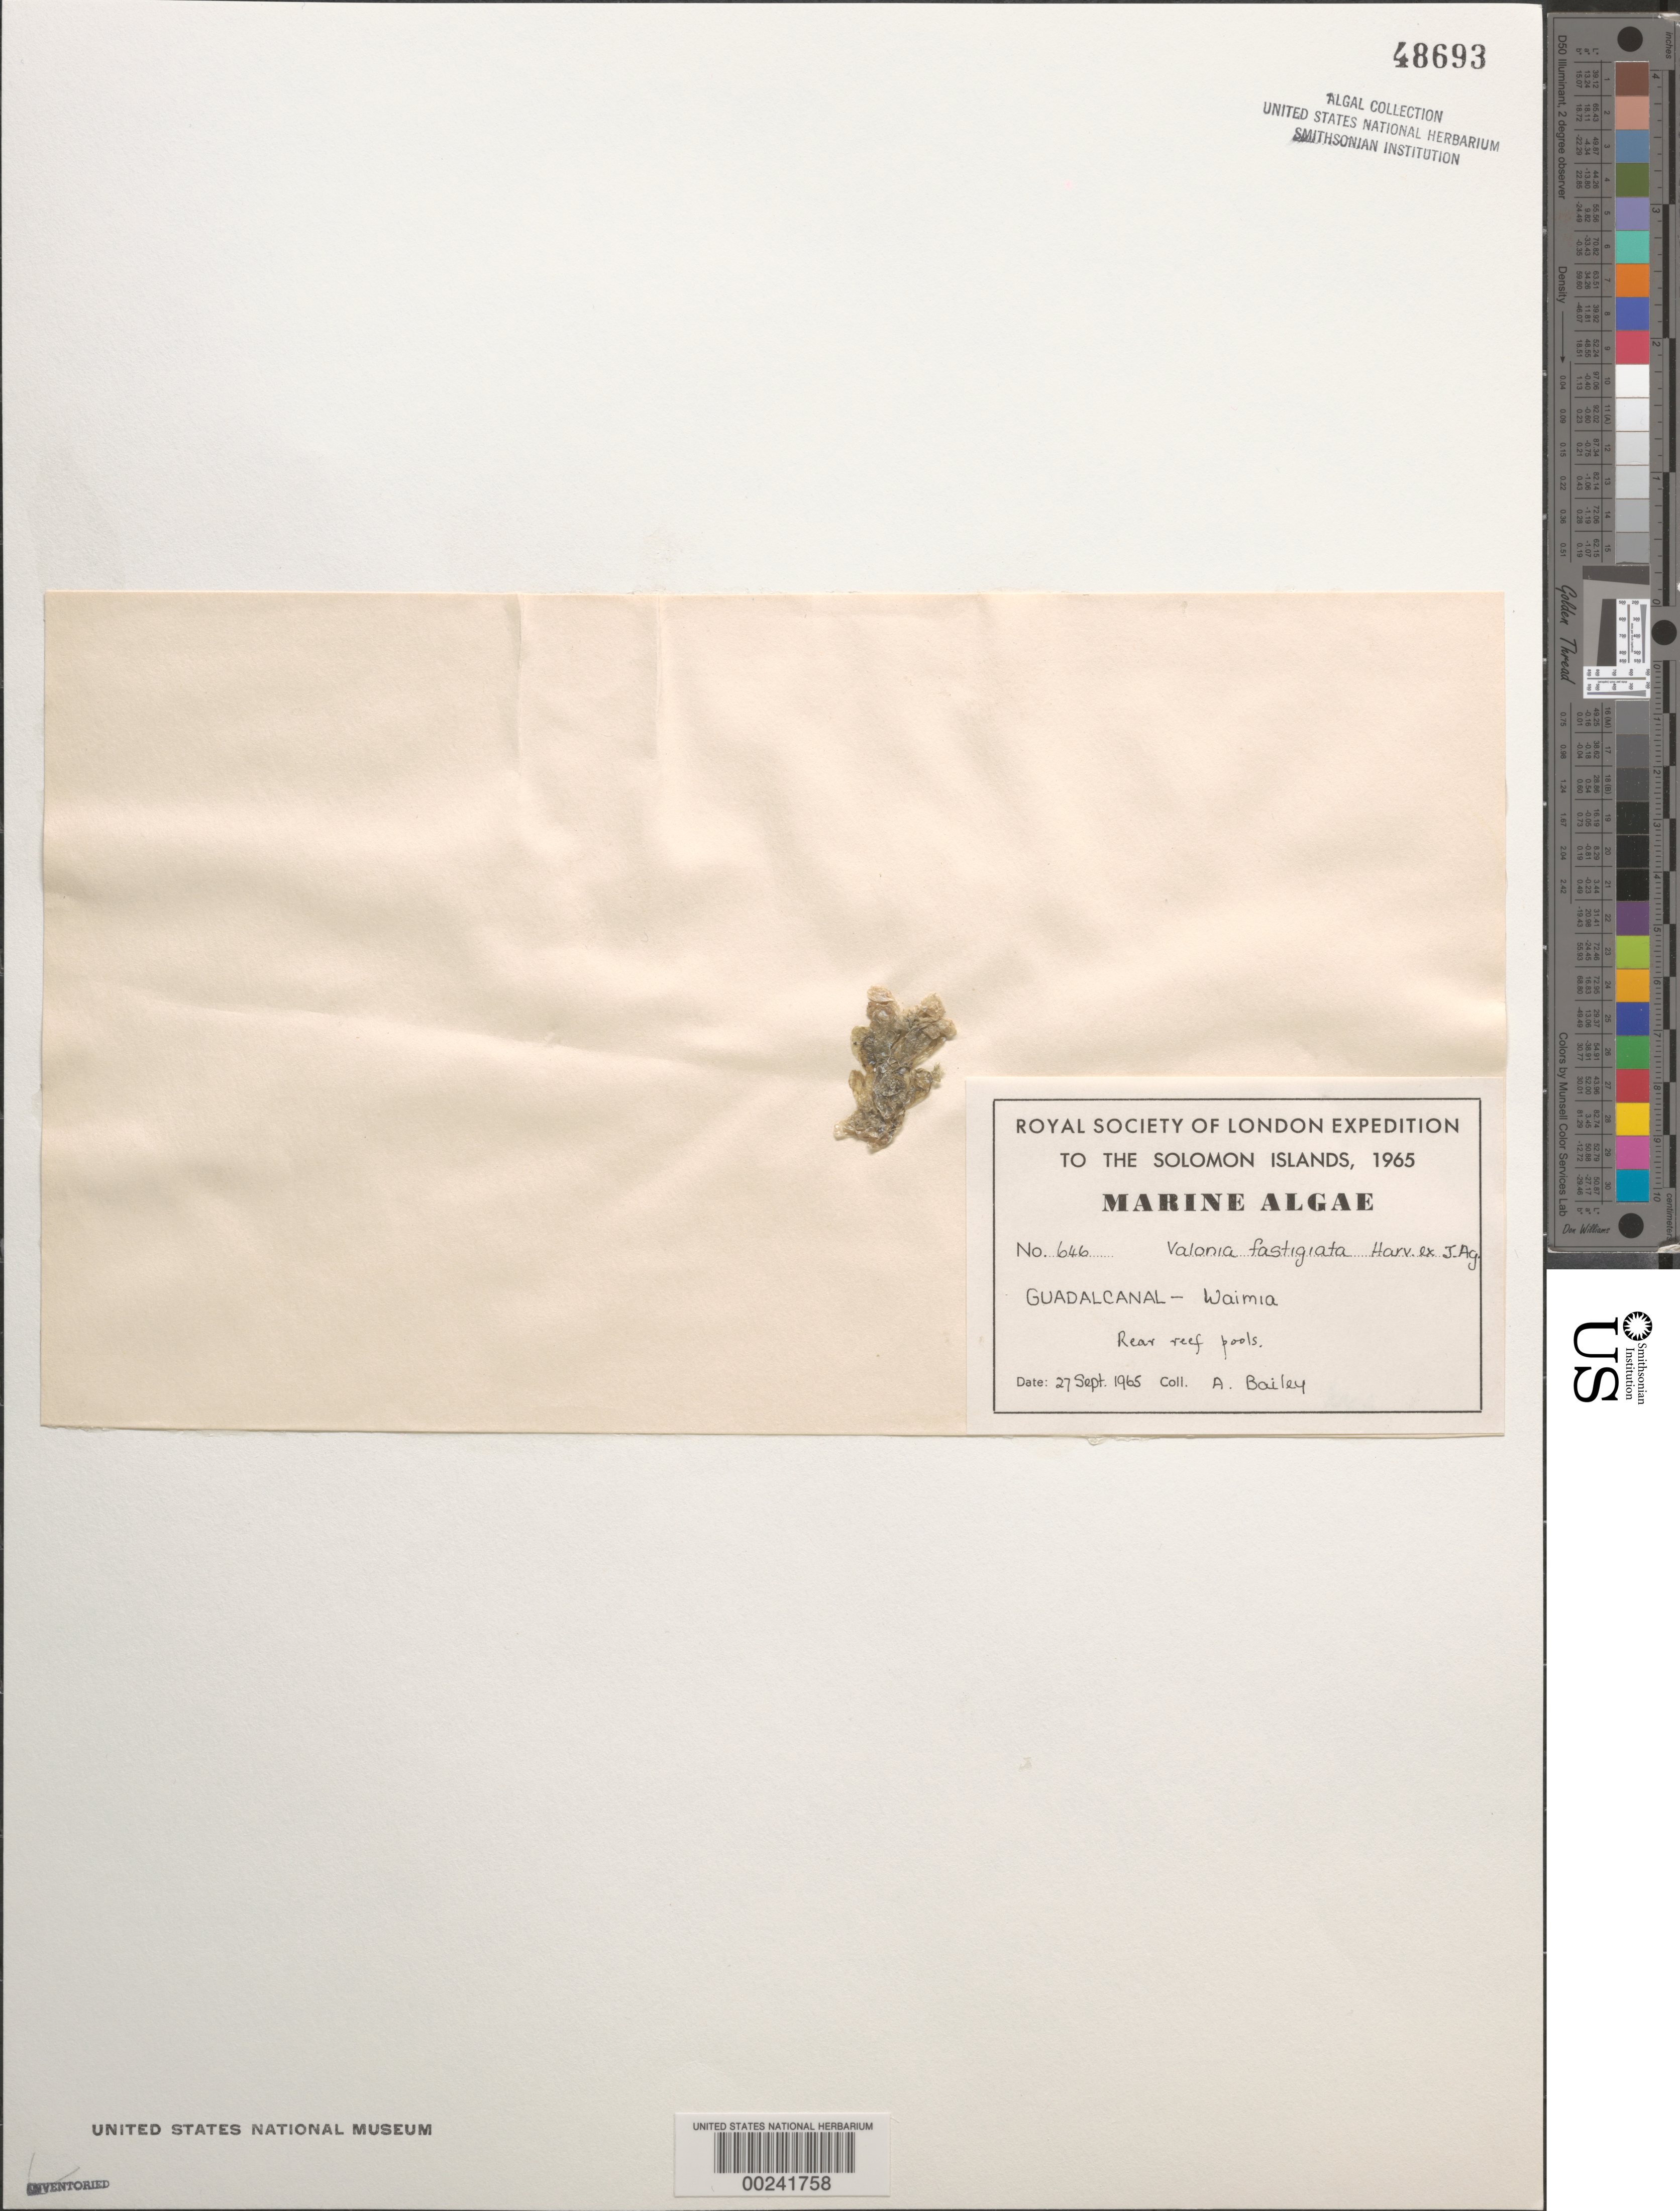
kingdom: Plantae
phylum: Chlorophyta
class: Ulvophyceae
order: Siphonocladales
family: Valoniaceae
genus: Valonia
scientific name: Valonia fastigiata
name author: Harv. ex J. Agardh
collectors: A. Bailey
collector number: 646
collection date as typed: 27 Sep 1965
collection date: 1965-09-27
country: Solomon Islands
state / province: Guadalcanal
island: Guadalcanal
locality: Waimia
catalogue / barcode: US 48693